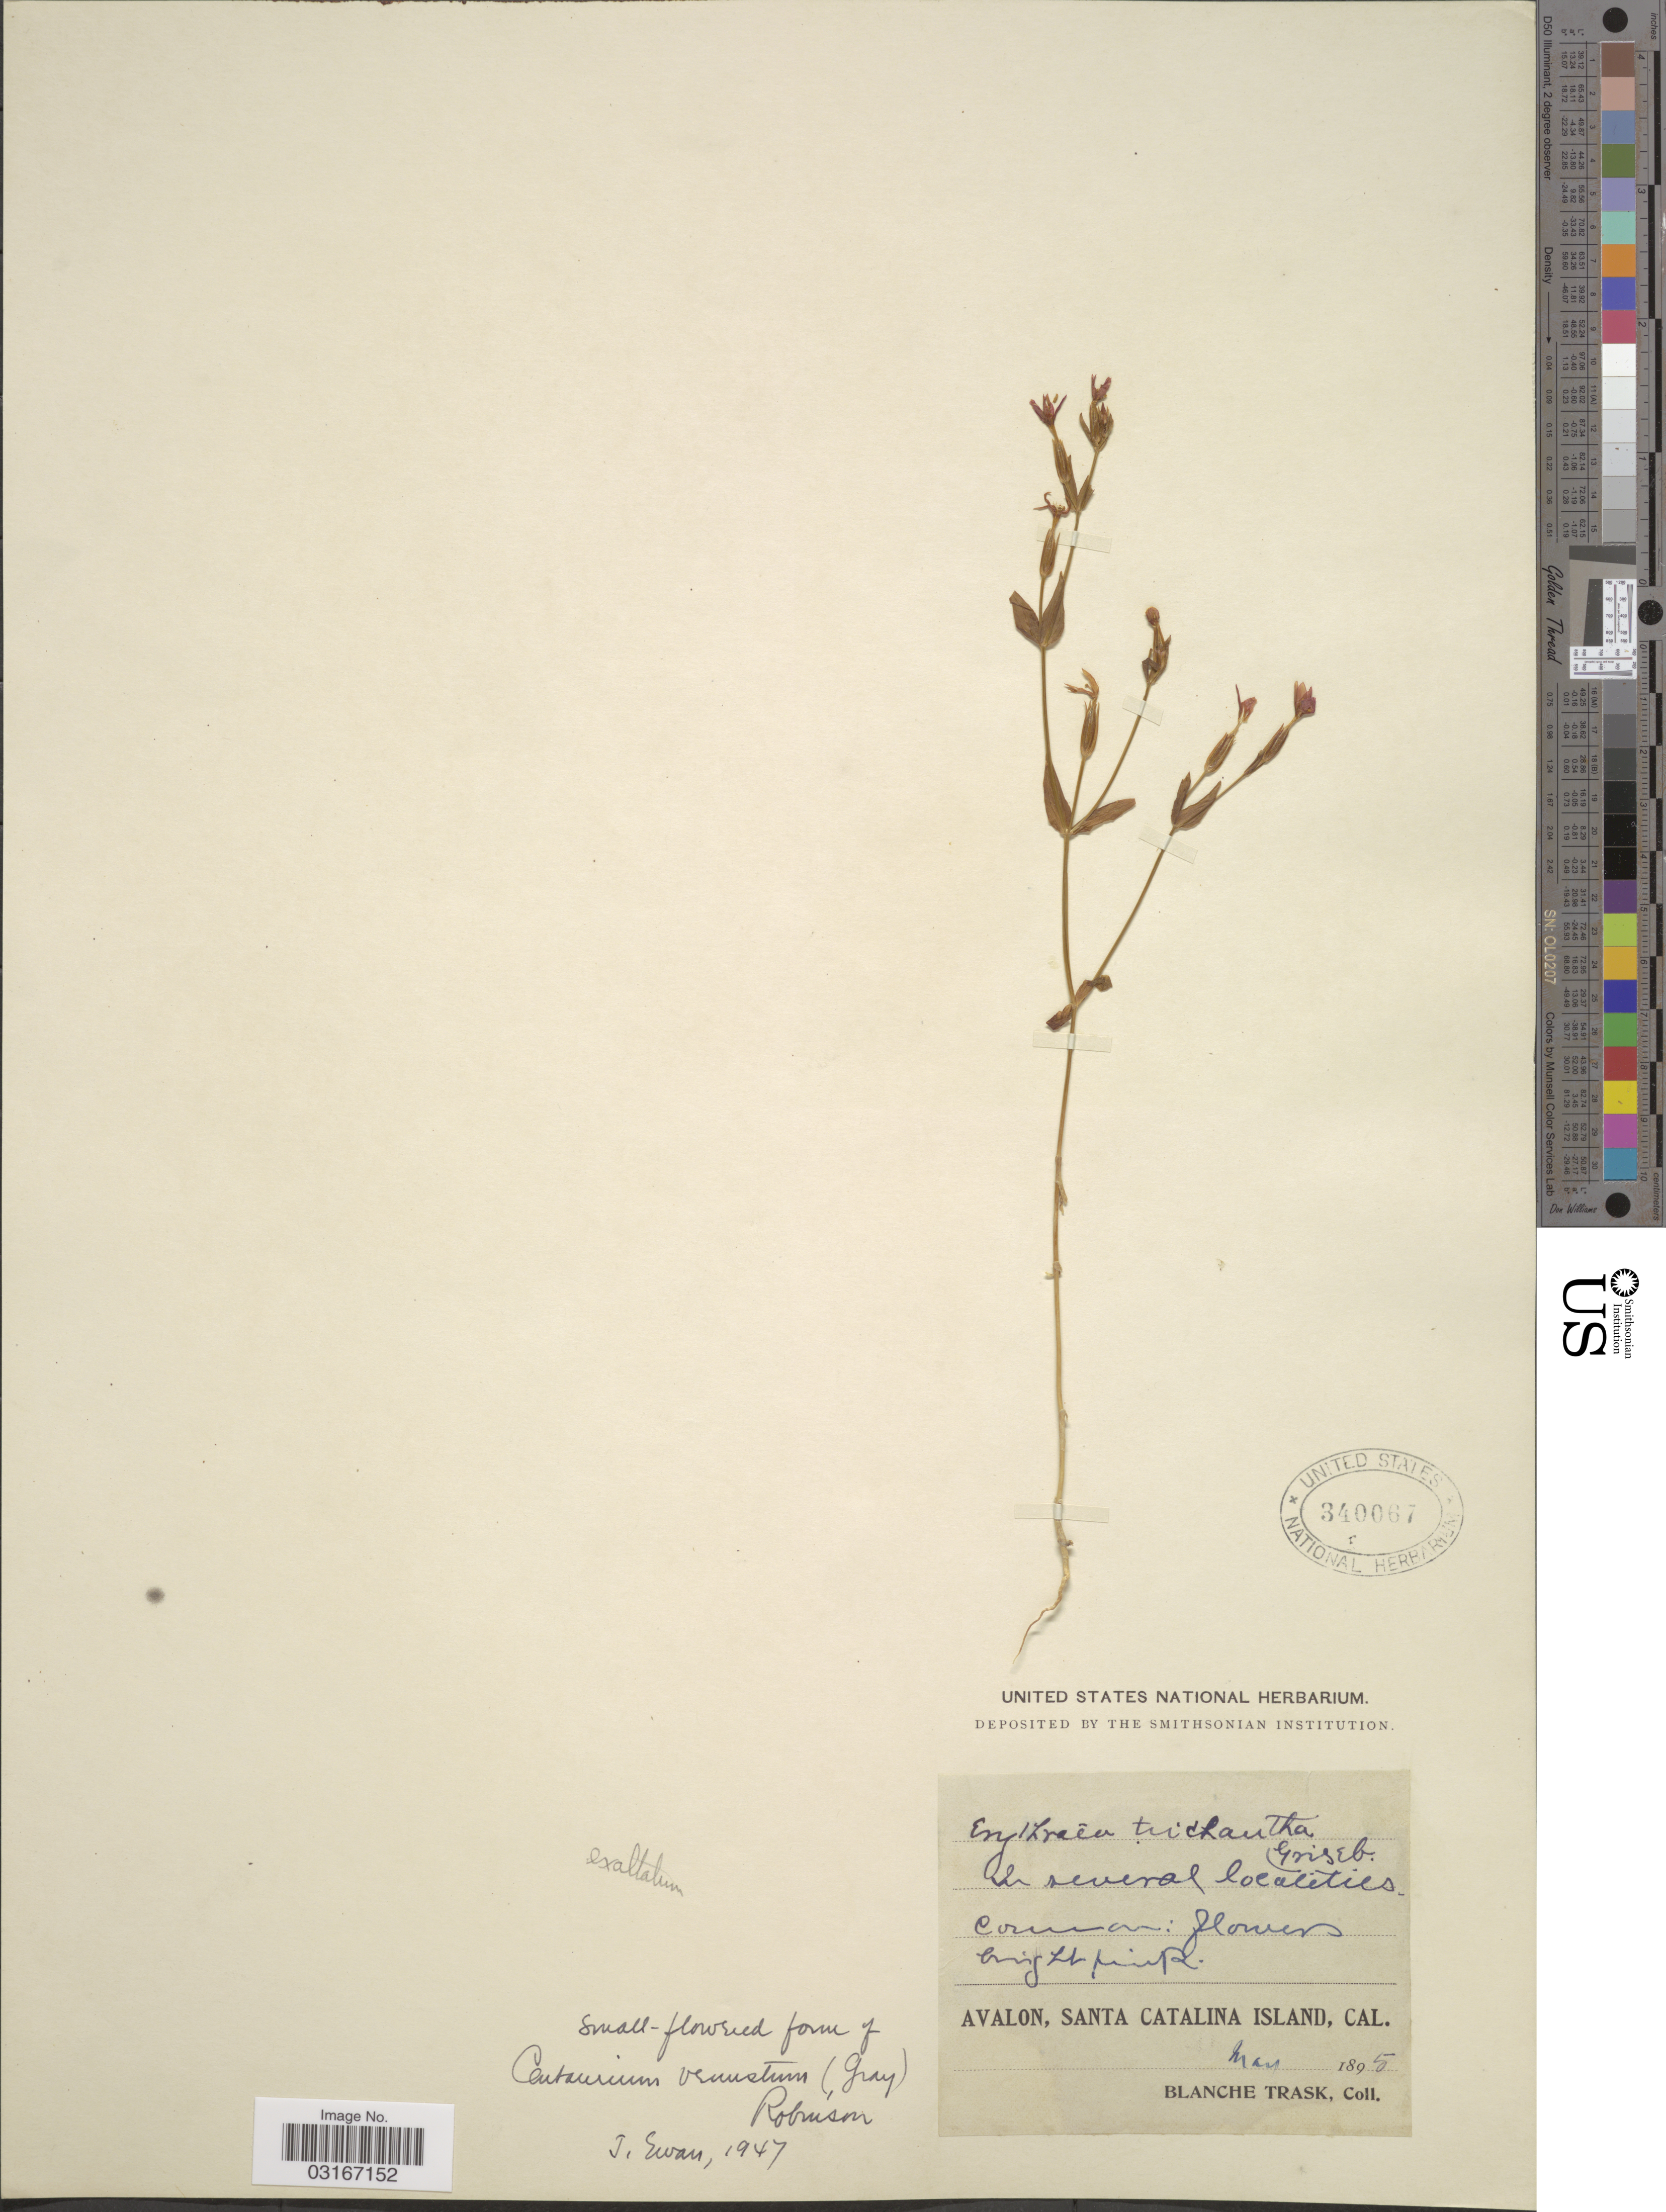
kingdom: Plantae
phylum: Tracheophyta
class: Magnoliopsida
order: Gentianales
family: Gentianaceae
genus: Centaurium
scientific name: Centaurium venustum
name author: (A. Gray) B.L. Rob.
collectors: B. Trask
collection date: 1895-05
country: United States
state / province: California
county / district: Los Angeles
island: Santa Catalina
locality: Avalon, Santa Catalina Island.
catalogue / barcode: US 340067